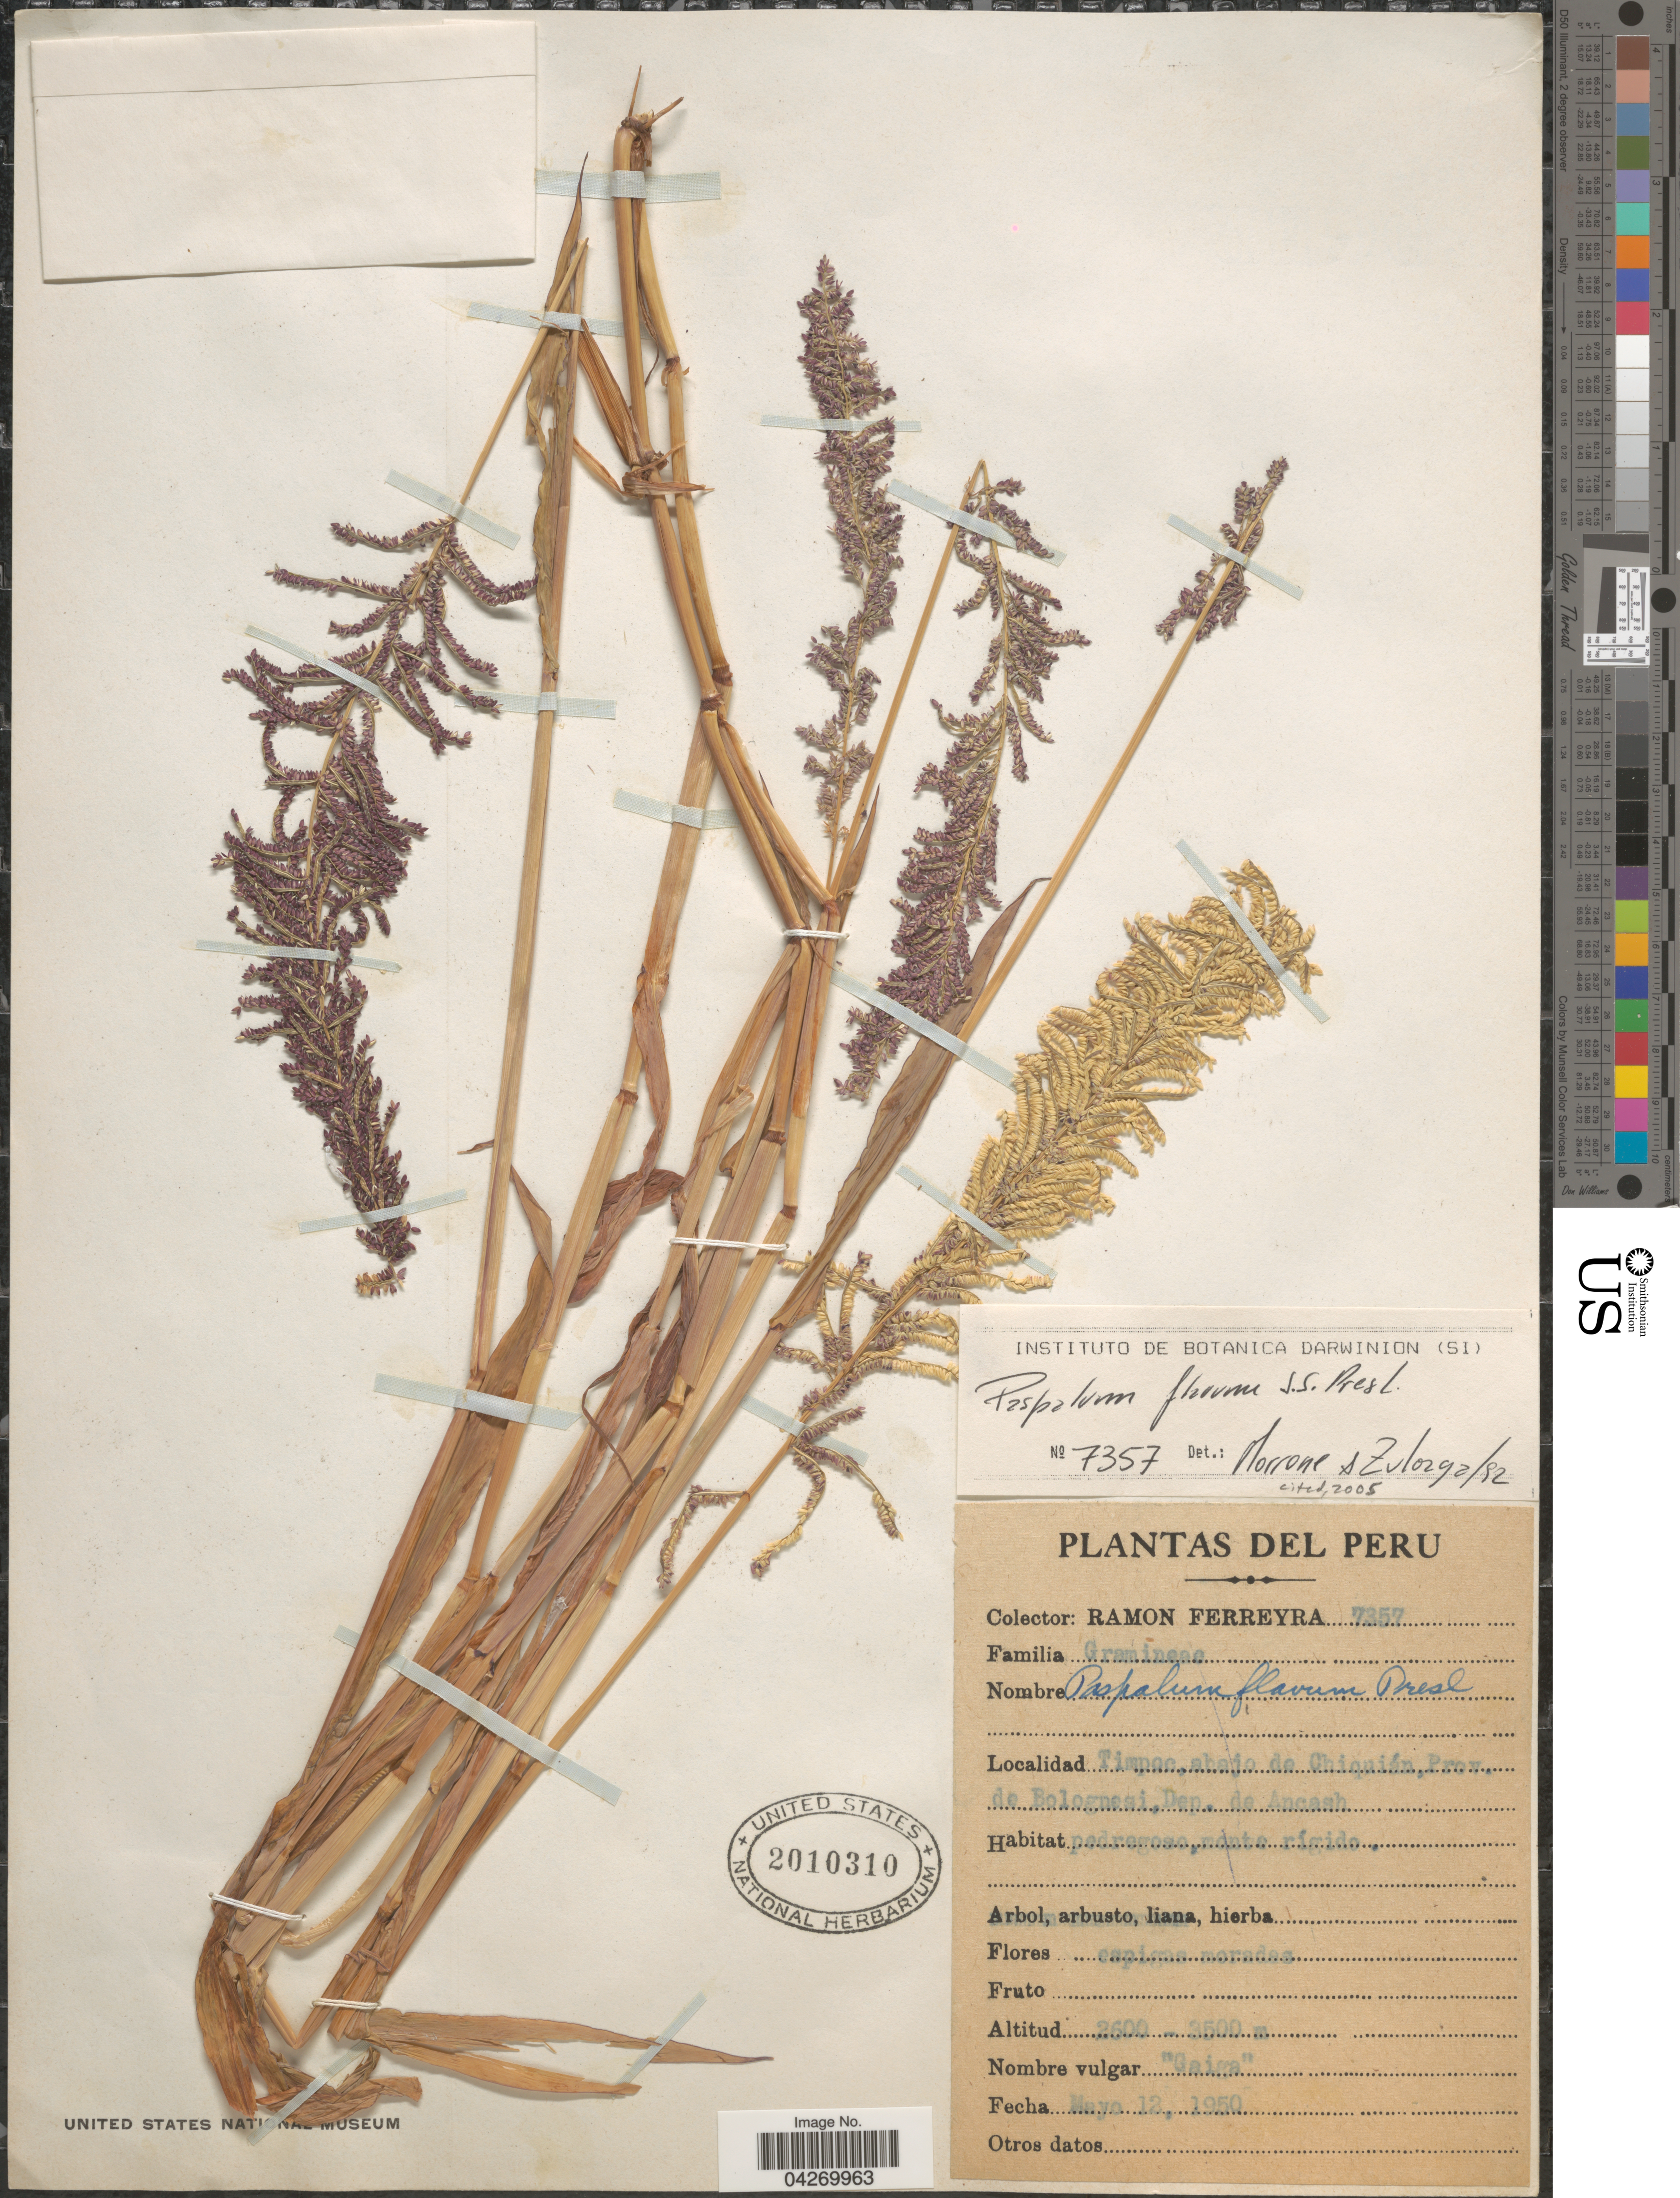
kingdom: Plantae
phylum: Tracheophyta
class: Liliopsida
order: Poales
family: Poaceae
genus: Paspalum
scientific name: Paspalum flavum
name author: J. Presl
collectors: R. A. Ferreyra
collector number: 7357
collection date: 1950-05-12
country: Peru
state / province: Ancash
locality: Timon, abajo de Chiquián, Prov. de Bolognesi, Dep. de Ancash.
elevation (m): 2600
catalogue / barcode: US 2010310